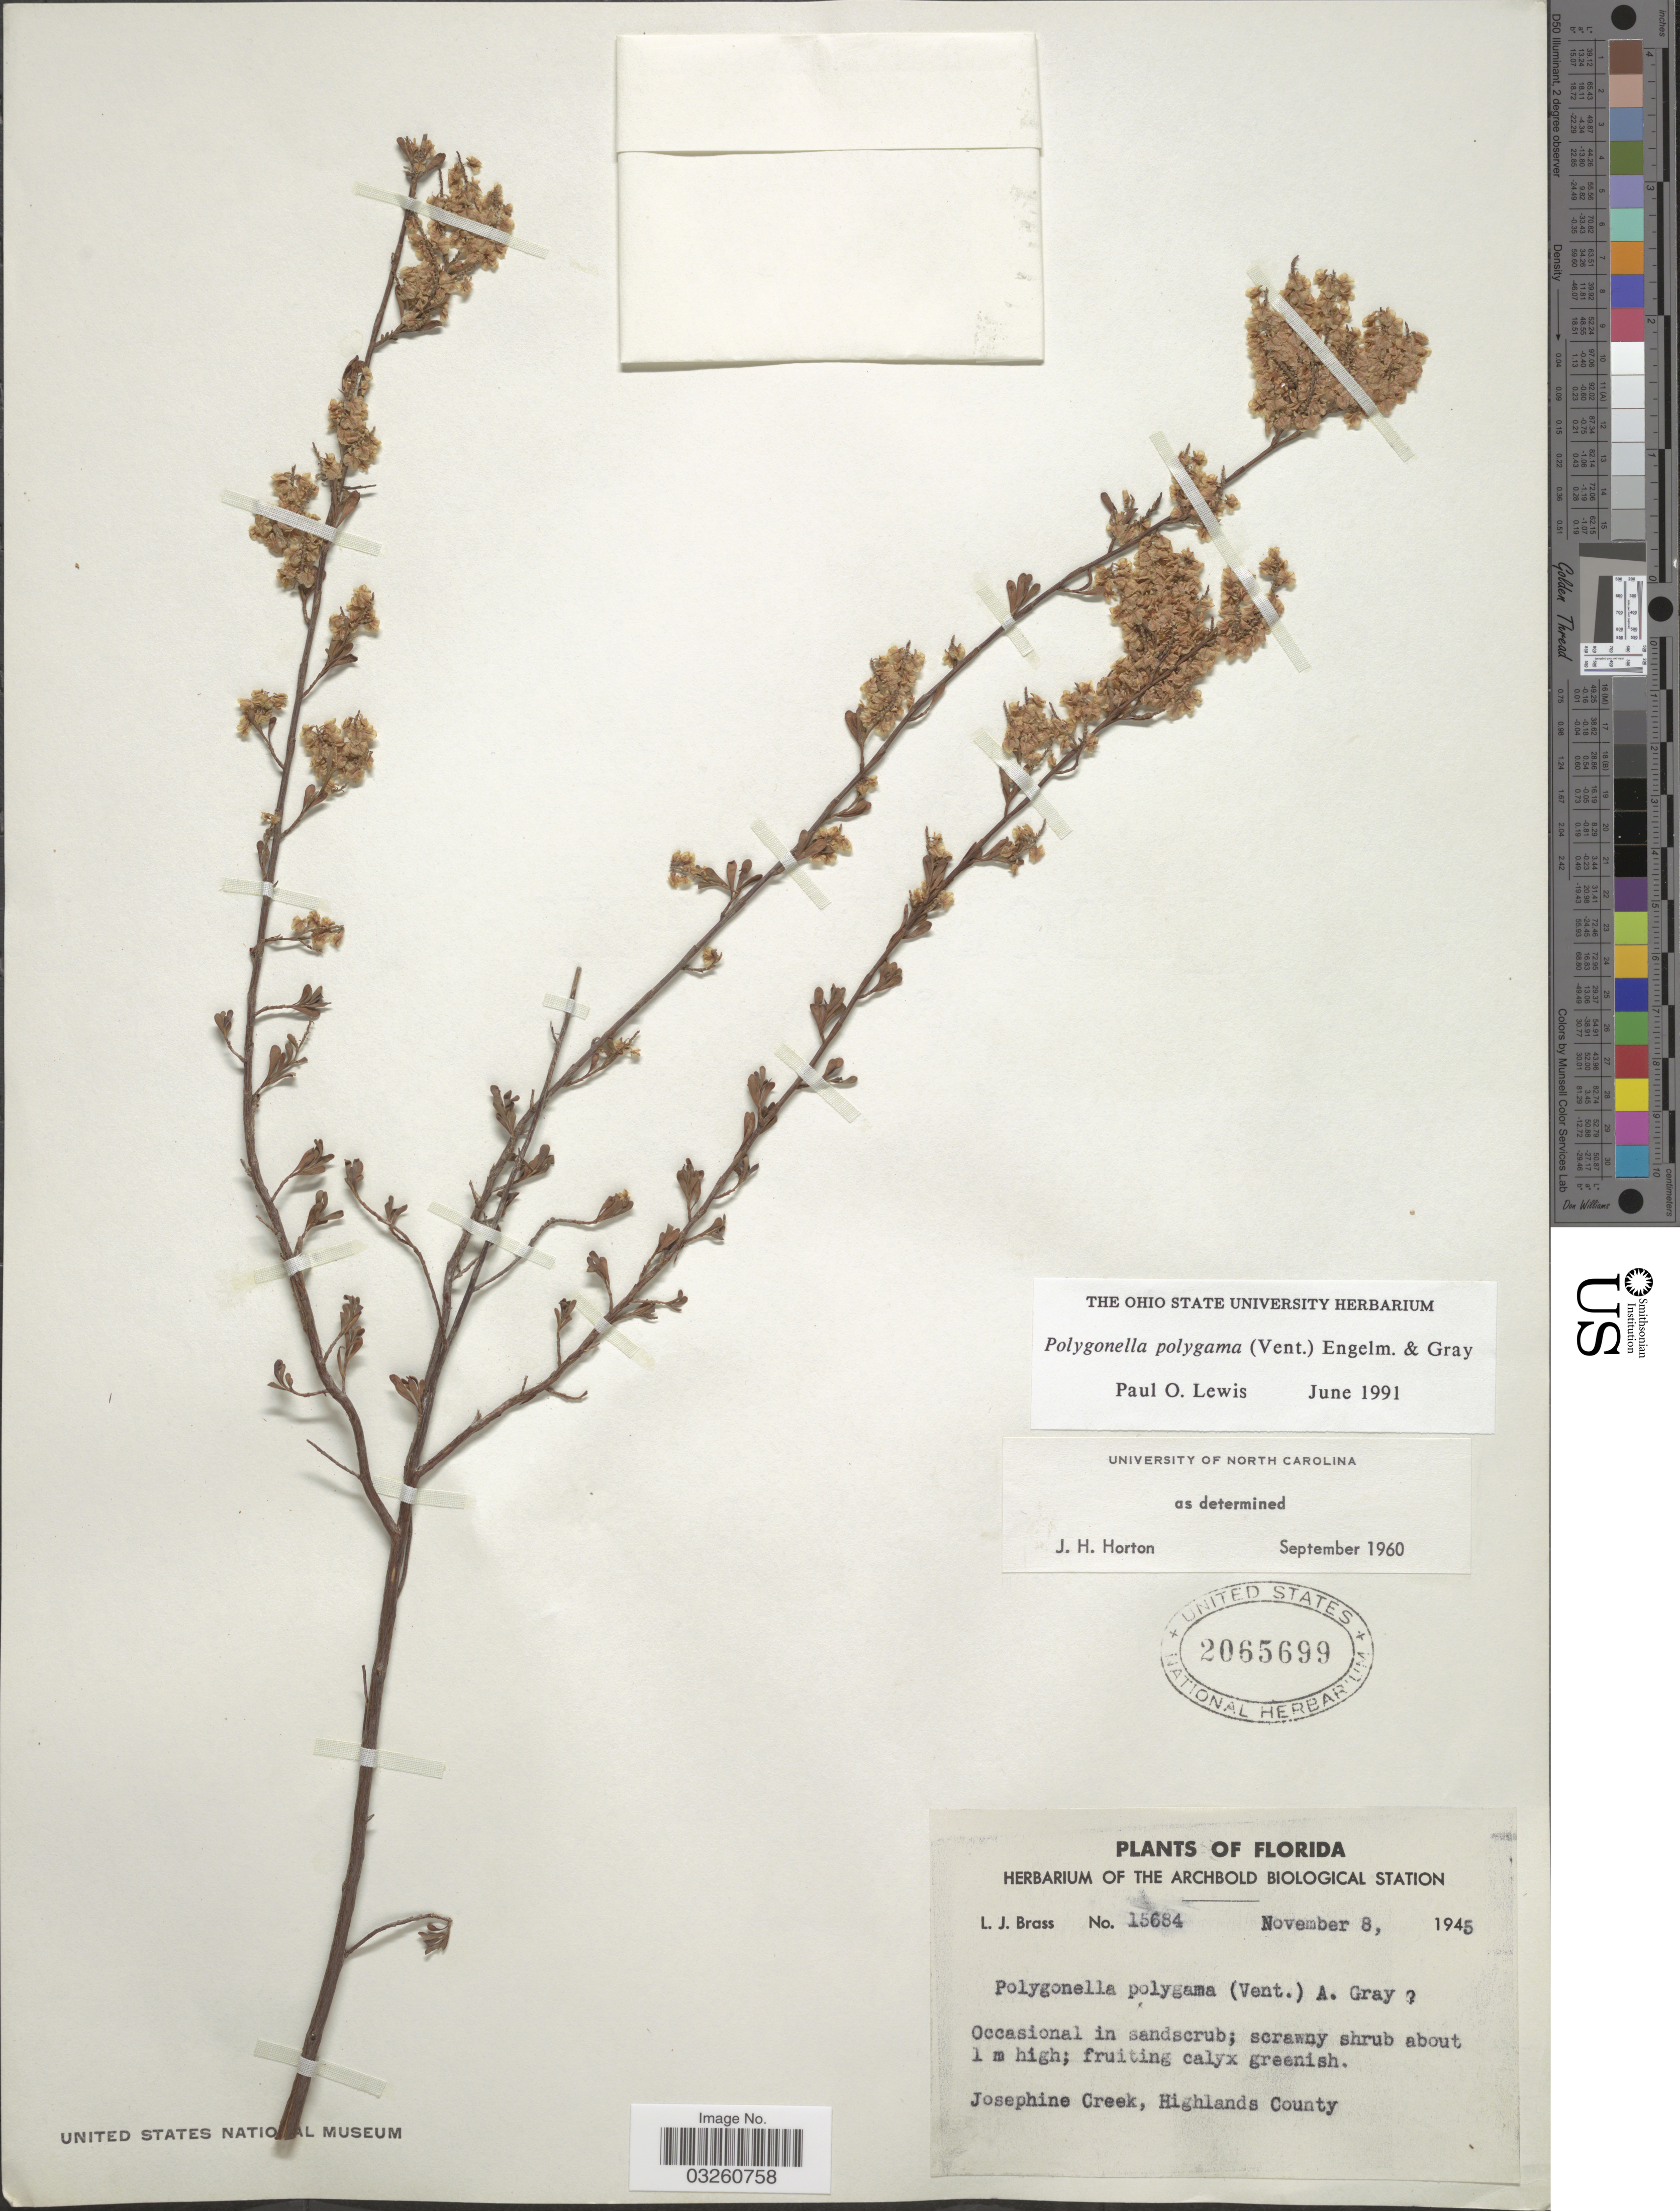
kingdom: Plantae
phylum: Tracheophyta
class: Magnoliopsida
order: Caryophyllales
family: Polygonaceae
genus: Polygonella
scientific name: Polygonella polygama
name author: (Vent.) Engelm. & A. Gray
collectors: L. J. Brass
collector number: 15684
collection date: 1945-11-08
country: United States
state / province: Florida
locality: Josephine Creek, Highlands County.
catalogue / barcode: US 2065699